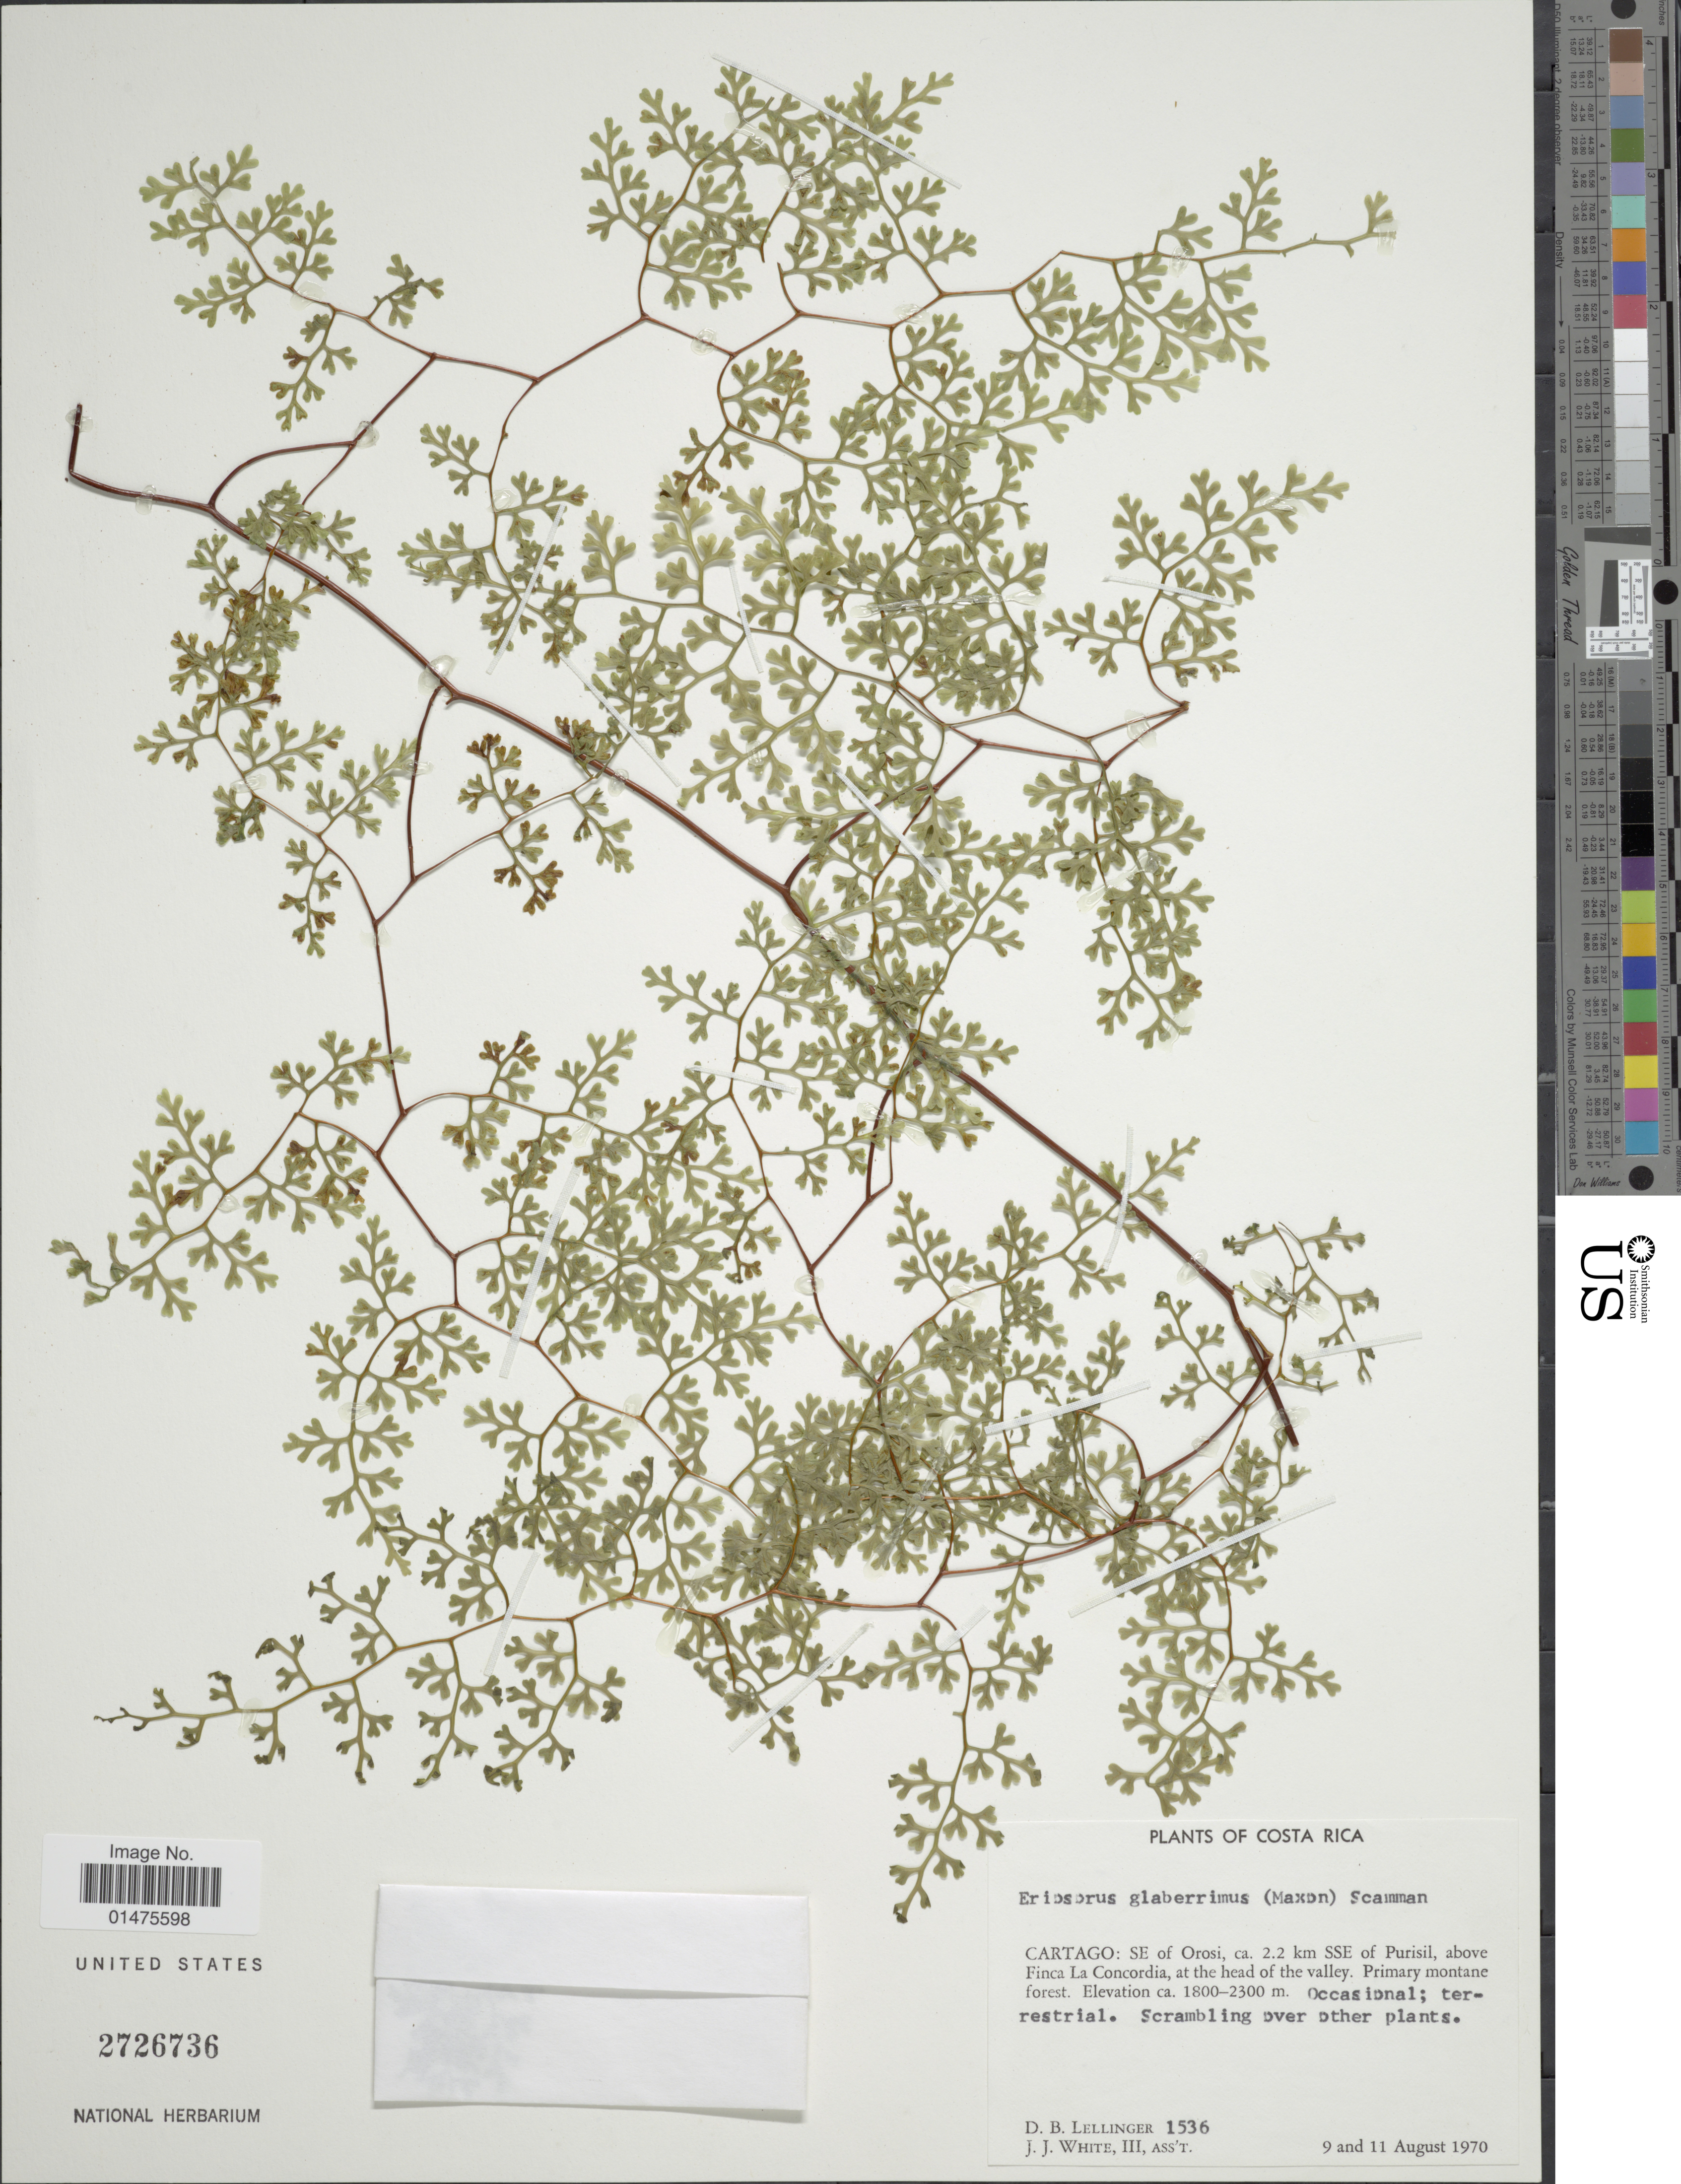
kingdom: Plantae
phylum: Tracheophyta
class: Polypodiopsida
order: Polypodiales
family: Pteridaceae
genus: Jamesonia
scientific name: Jamesonia glaberrima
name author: (Maxon) Christenh.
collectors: D. B. Lellinger & J. J. White III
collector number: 1536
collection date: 1970-08-09/1970-08-11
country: Costa Rica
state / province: Cartago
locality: SE of Orosi, ca 2.2 km SSE of Purisil, above Finca La Concordia, at the head of the valley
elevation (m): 1800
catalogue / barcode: US 2726736